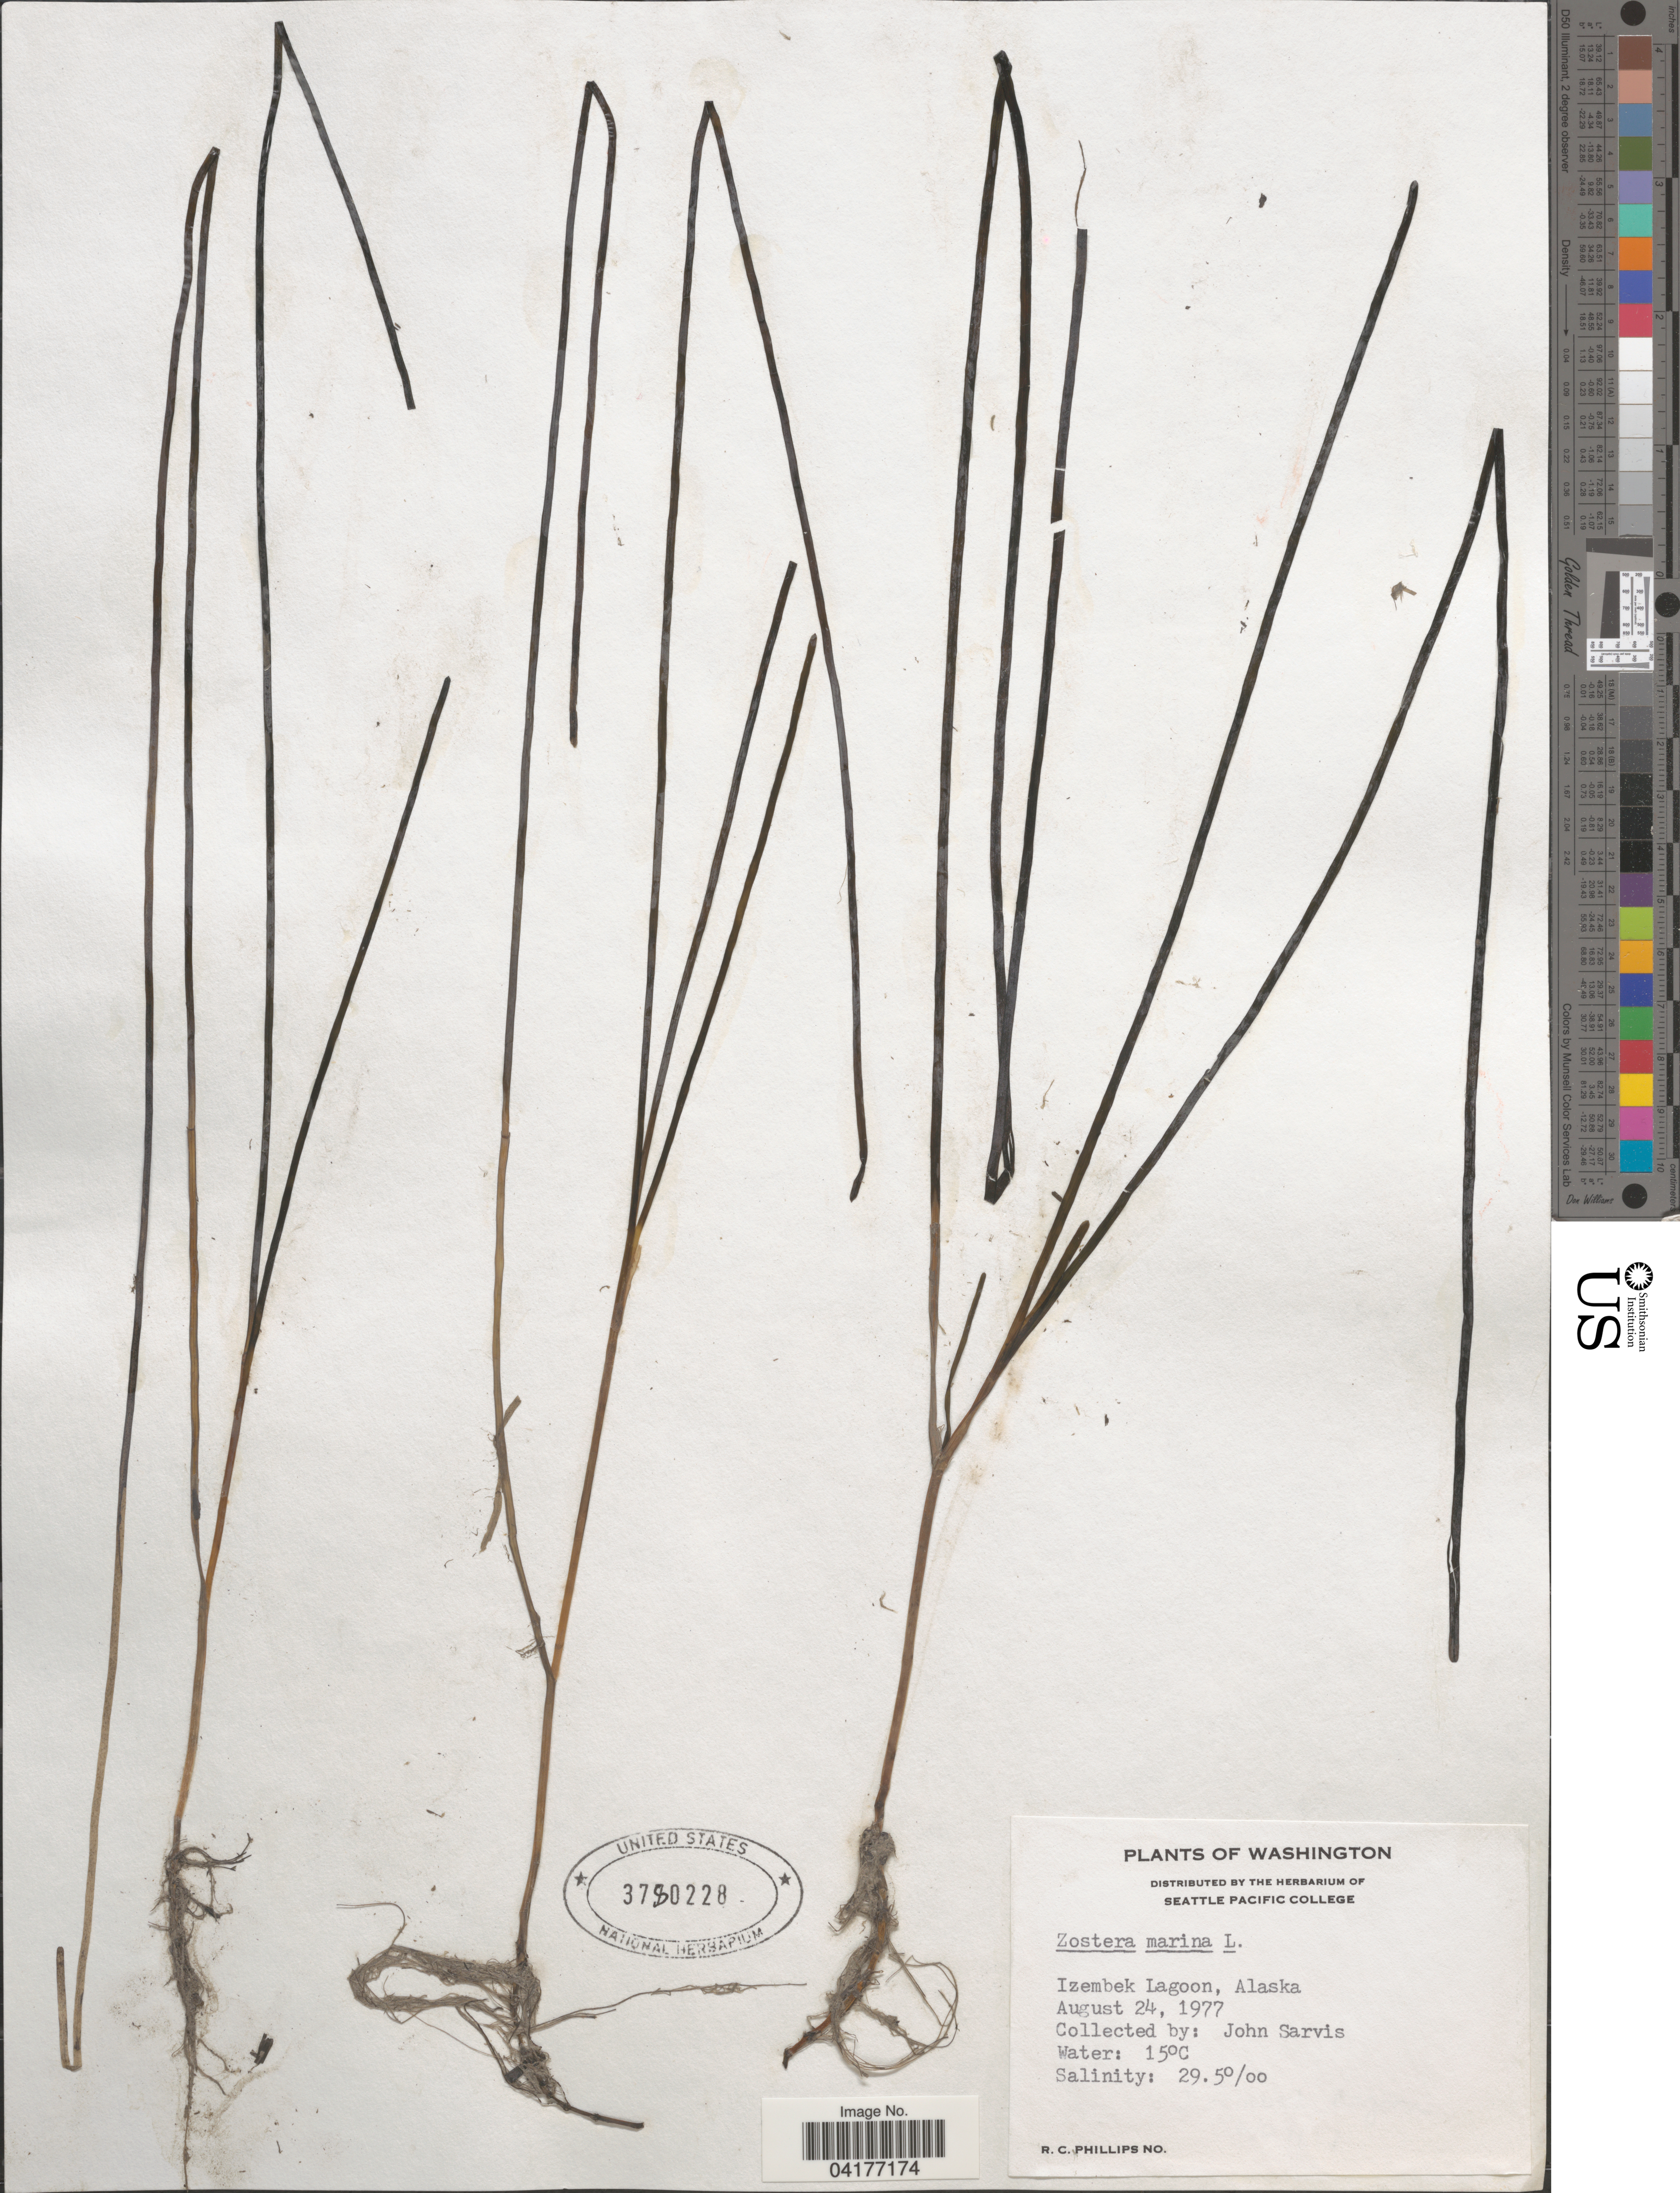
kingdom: Plantae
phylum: Tracheophyta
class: Liliopsida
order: Alismatales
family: Zosteraceae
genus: Zostera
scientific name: Zostera marina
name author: L.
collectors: J. Sarvis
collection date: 1977-08-24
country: United States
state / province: Alaska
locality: Izembek Lagoon.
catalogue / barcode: US 3780228